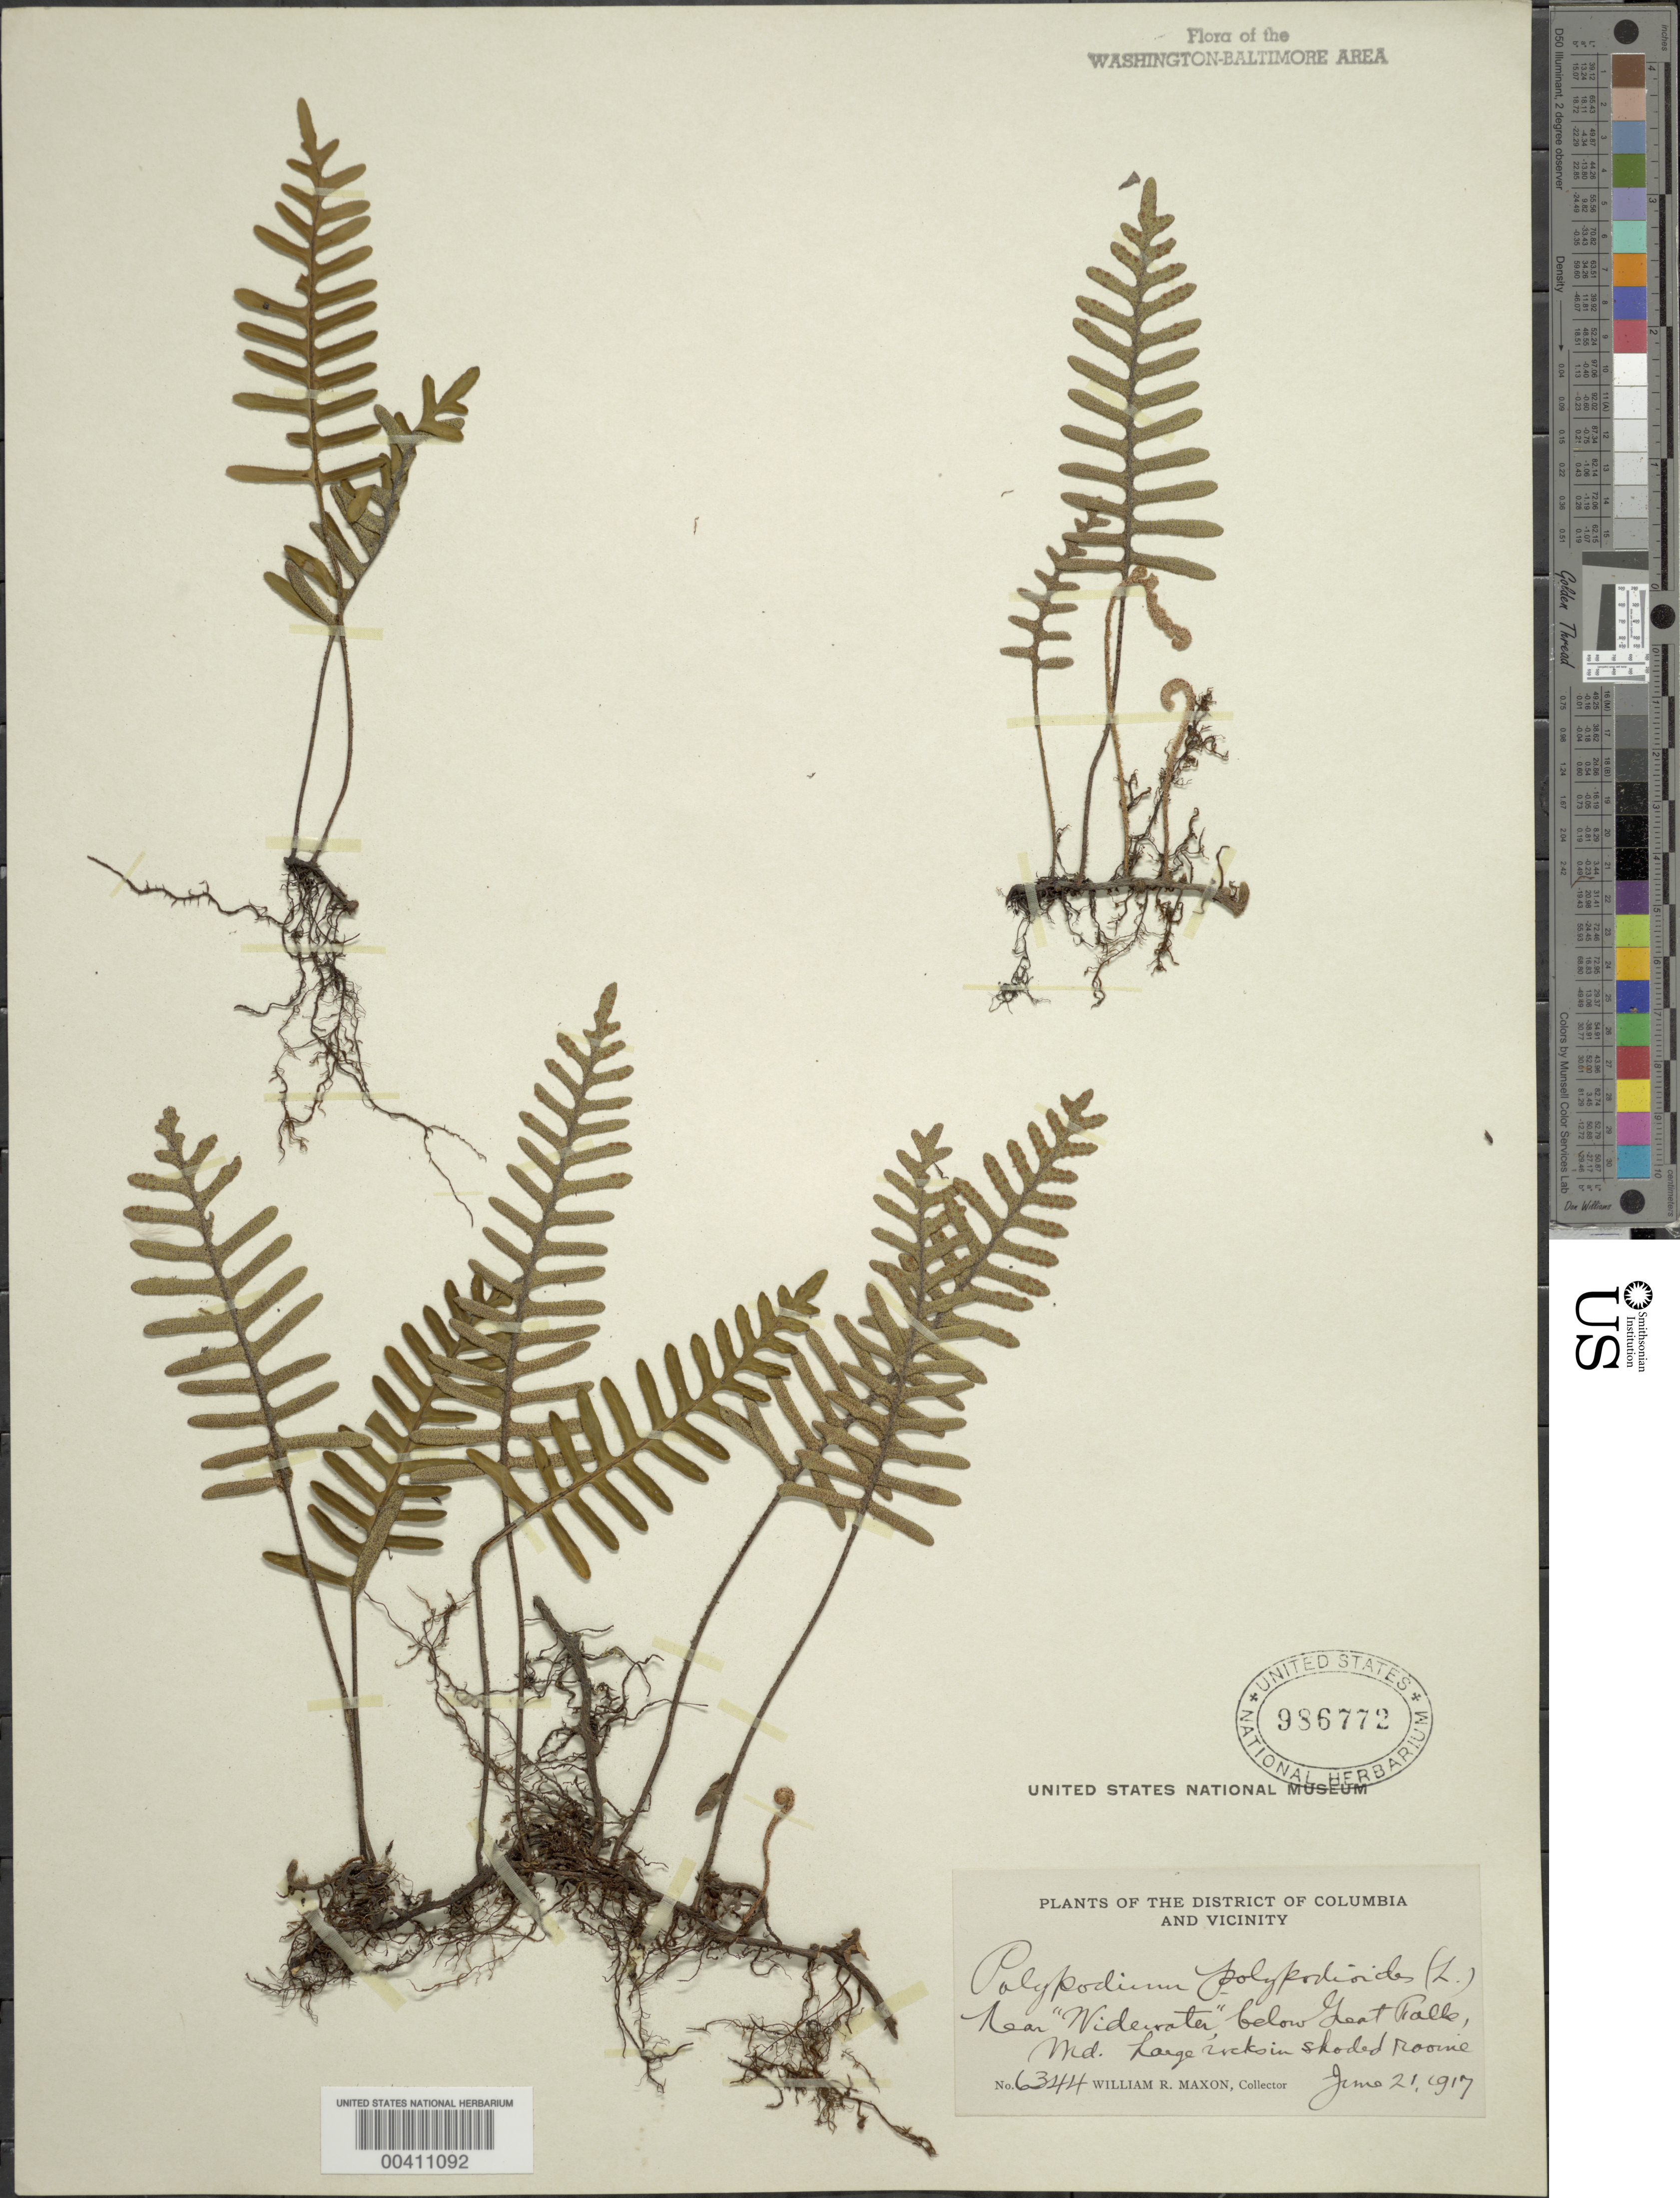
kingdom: Plantae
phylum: Tracheophyta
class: Polypodiopsida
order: Polypodiales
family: Polypodiaceae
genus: Pleopeltis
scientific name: Pleopeltis polypodioides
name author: (L.) E.G. Andrews & Windham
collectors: W. R. Maxon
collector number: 6344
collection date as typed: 21 Jun 1917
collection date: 1917-06-21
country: United States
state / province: Maryland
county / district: Montgomery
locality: Widewater, between Canal and river- Bear Island C. & O. Canal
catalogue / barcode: US 986772